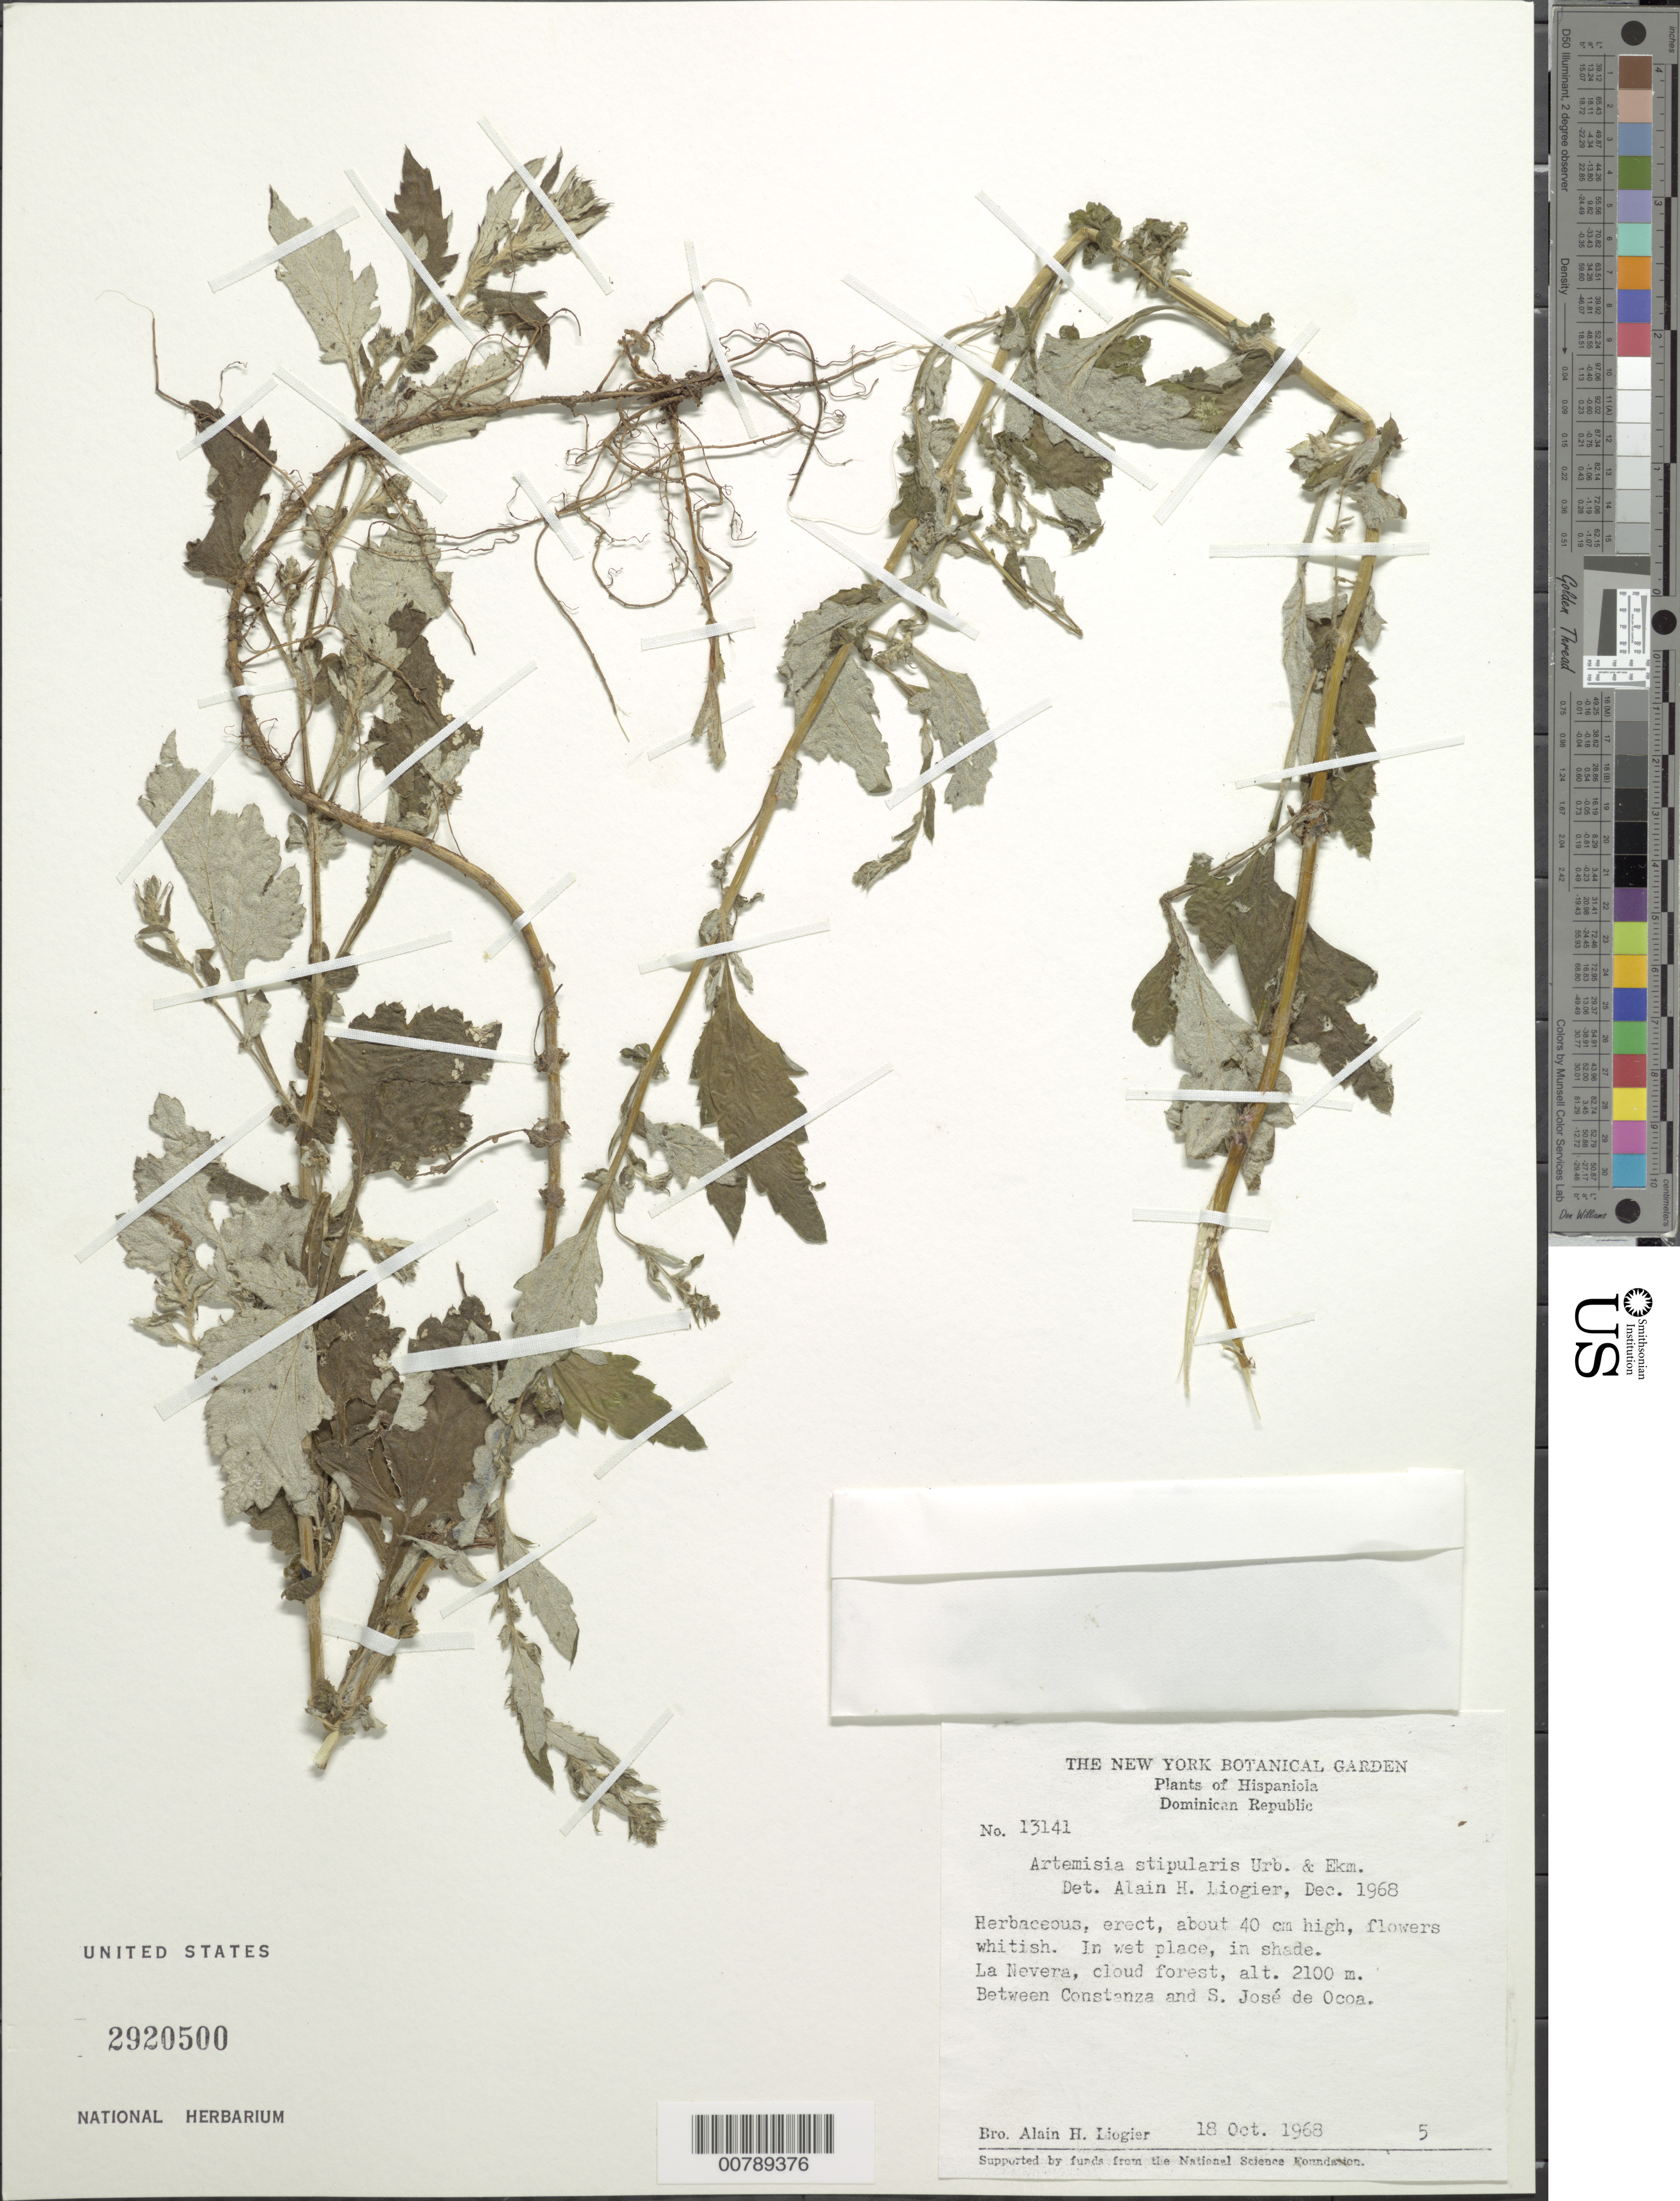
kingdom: Plantae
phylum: Tracheophyta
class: Magnoliopsida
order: Asterales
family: Asteraceae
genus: Artemisia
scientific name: Artemisia stipularis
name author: Urb. & Ekman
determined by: Liogier, Alain H.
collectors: A. H. Liogier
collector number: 13141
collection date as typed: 18 Oct 1968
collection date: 1968-10-18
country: Dominican Republic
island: Hispaniola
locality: La Nevera, between Constanza and San José de Ocoa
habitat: Cloud forest, in wet place, in shade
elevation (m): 2100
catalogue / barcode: US 2920500